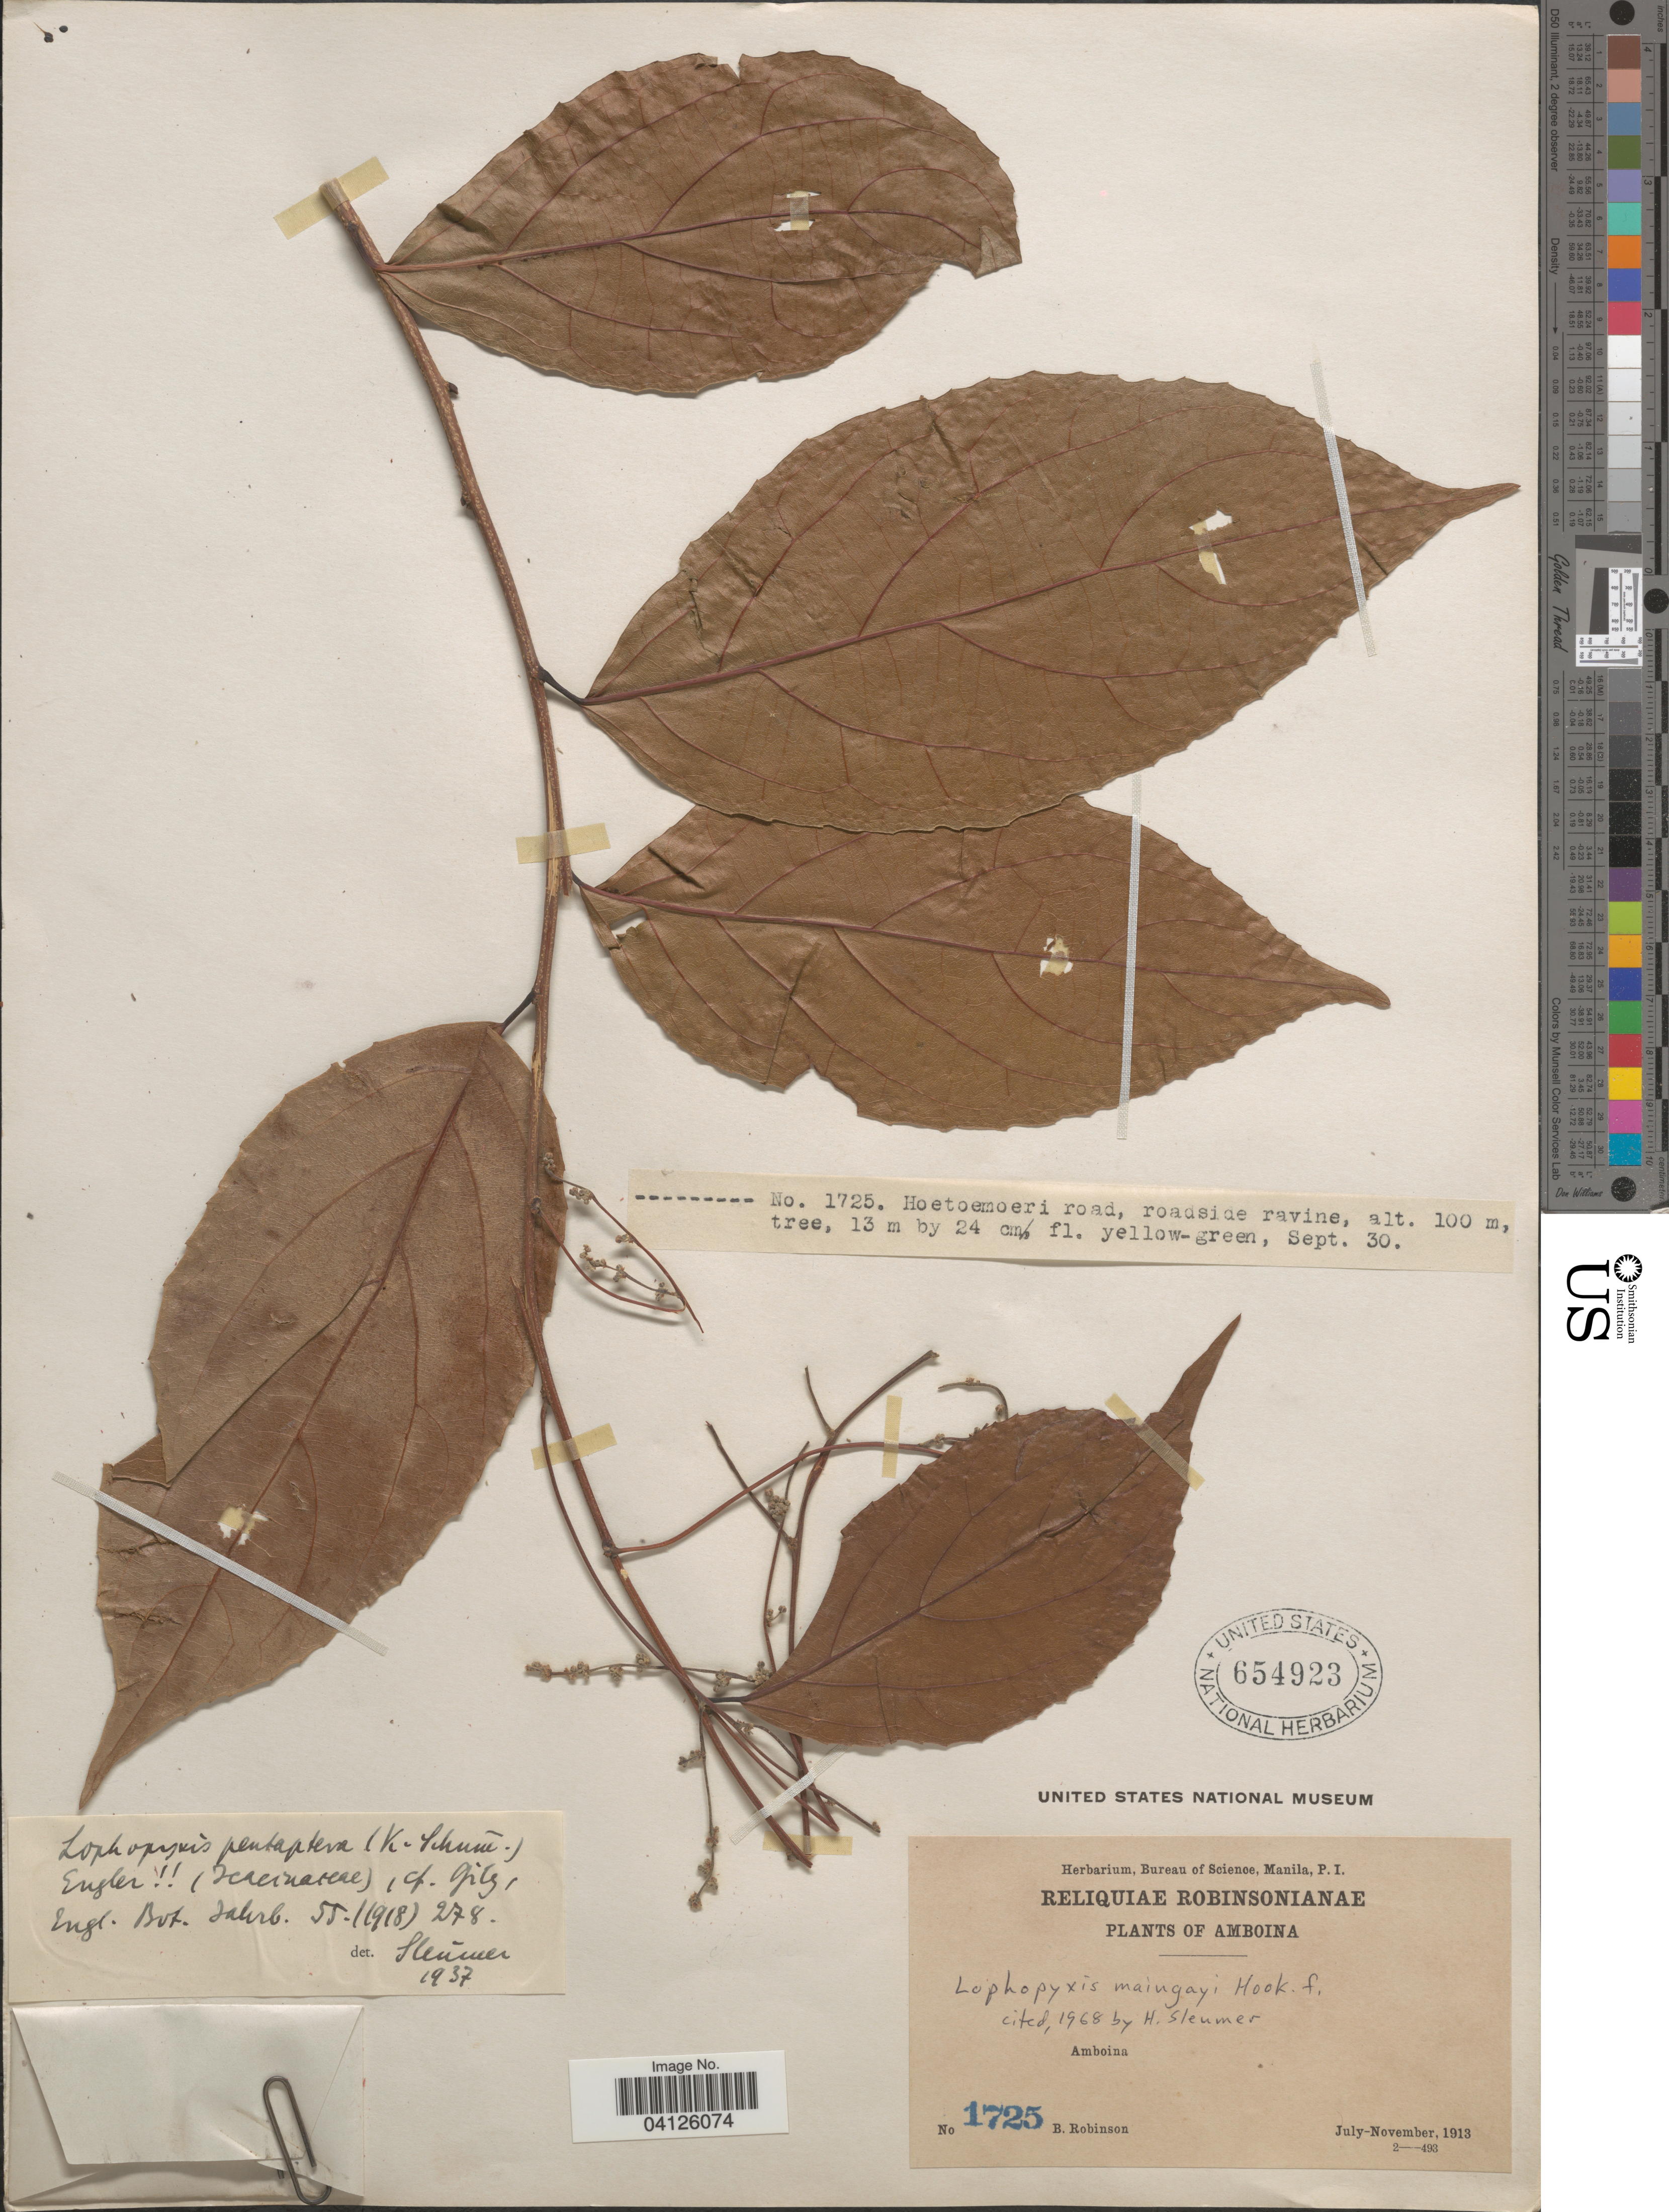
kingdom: Plantae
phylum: Tracheophyta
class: Magnoliopsida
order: Malpighiales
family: Lophopyxidaceae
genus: Lophopyxis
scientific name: Lophopyxis pentaptera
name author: Engl.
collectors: B. Robinson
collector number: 1725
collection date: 1913-07/1913-11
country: Indonesia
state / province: Maluku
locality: Amboina.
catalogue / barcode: US 654923